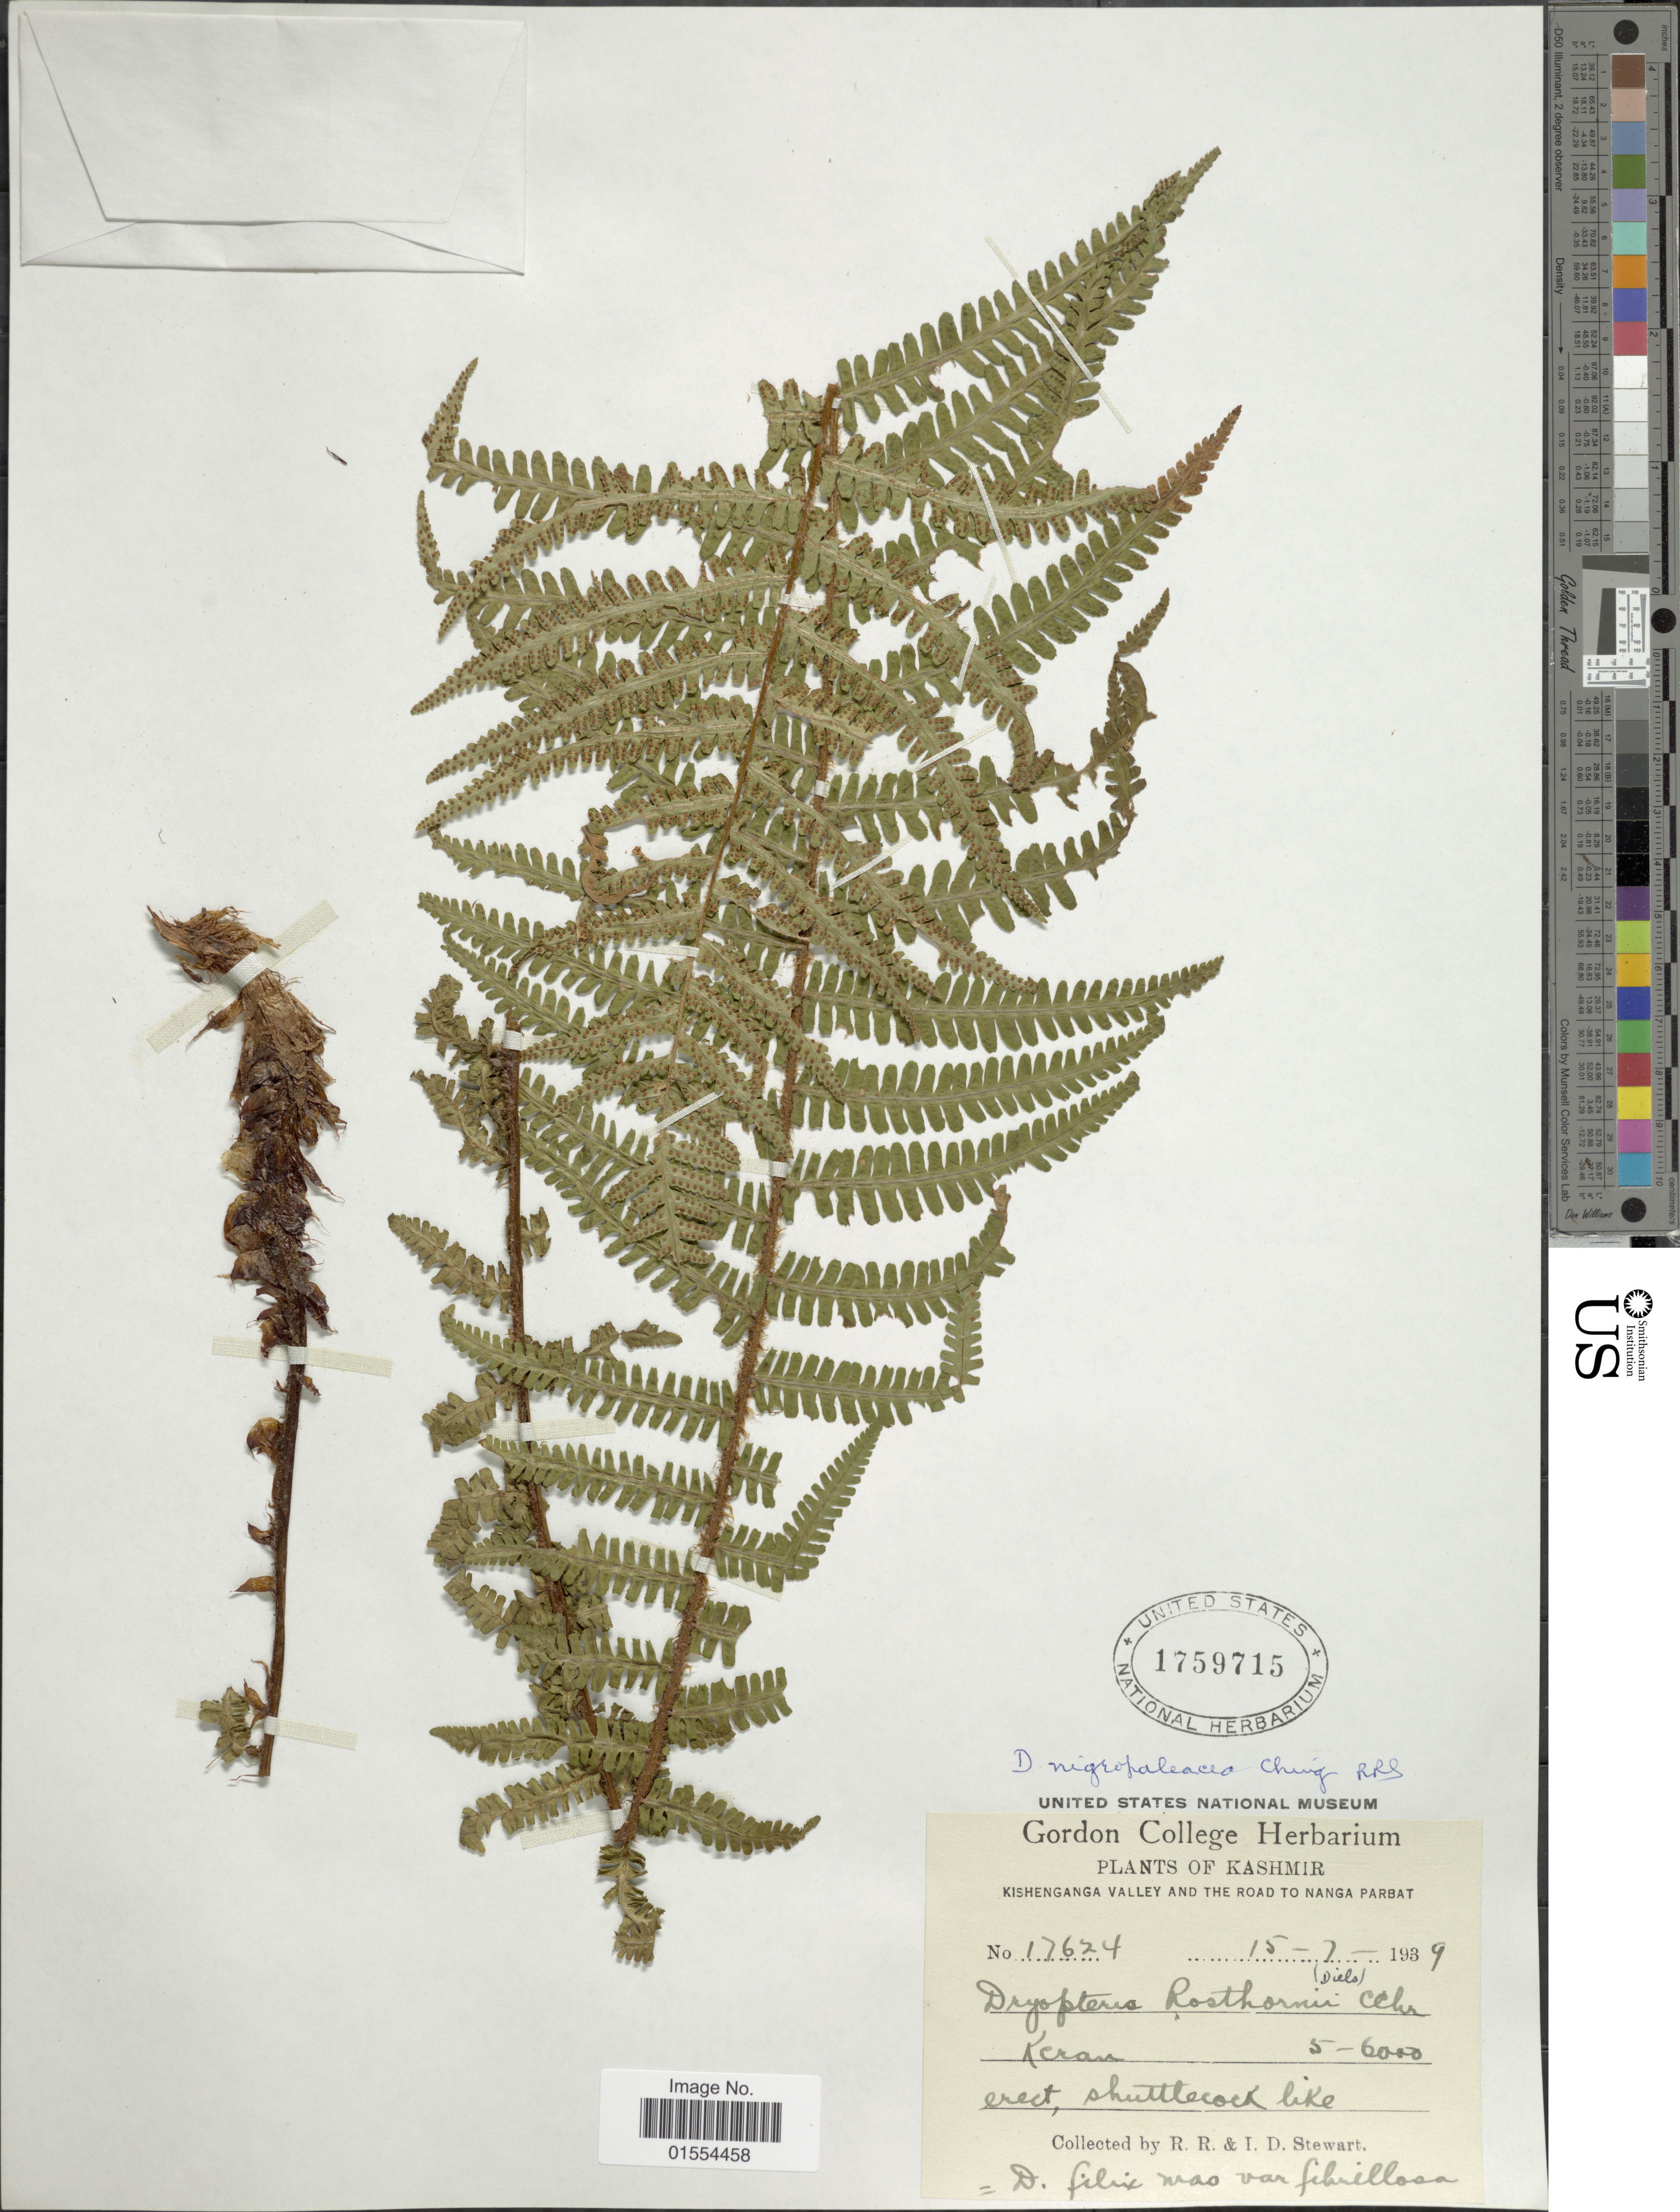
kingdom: Plantae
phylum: Tracheophyta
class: Polypodiopsida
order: Polypodiales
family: Dryopteridaceae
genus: Dryopteris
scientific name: Dryopteris nigropaleacea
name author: (Fraser-Jenk.) Fraser-Jenk.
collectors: R. R. Stewart & I. Stewart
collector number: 17624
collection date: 1939-07-15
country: India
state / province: Jammu and Kashmir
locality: Kashmir. Kishenganga Valley and the road to Nanga Parbat. Keran.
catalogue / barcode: US 1759715